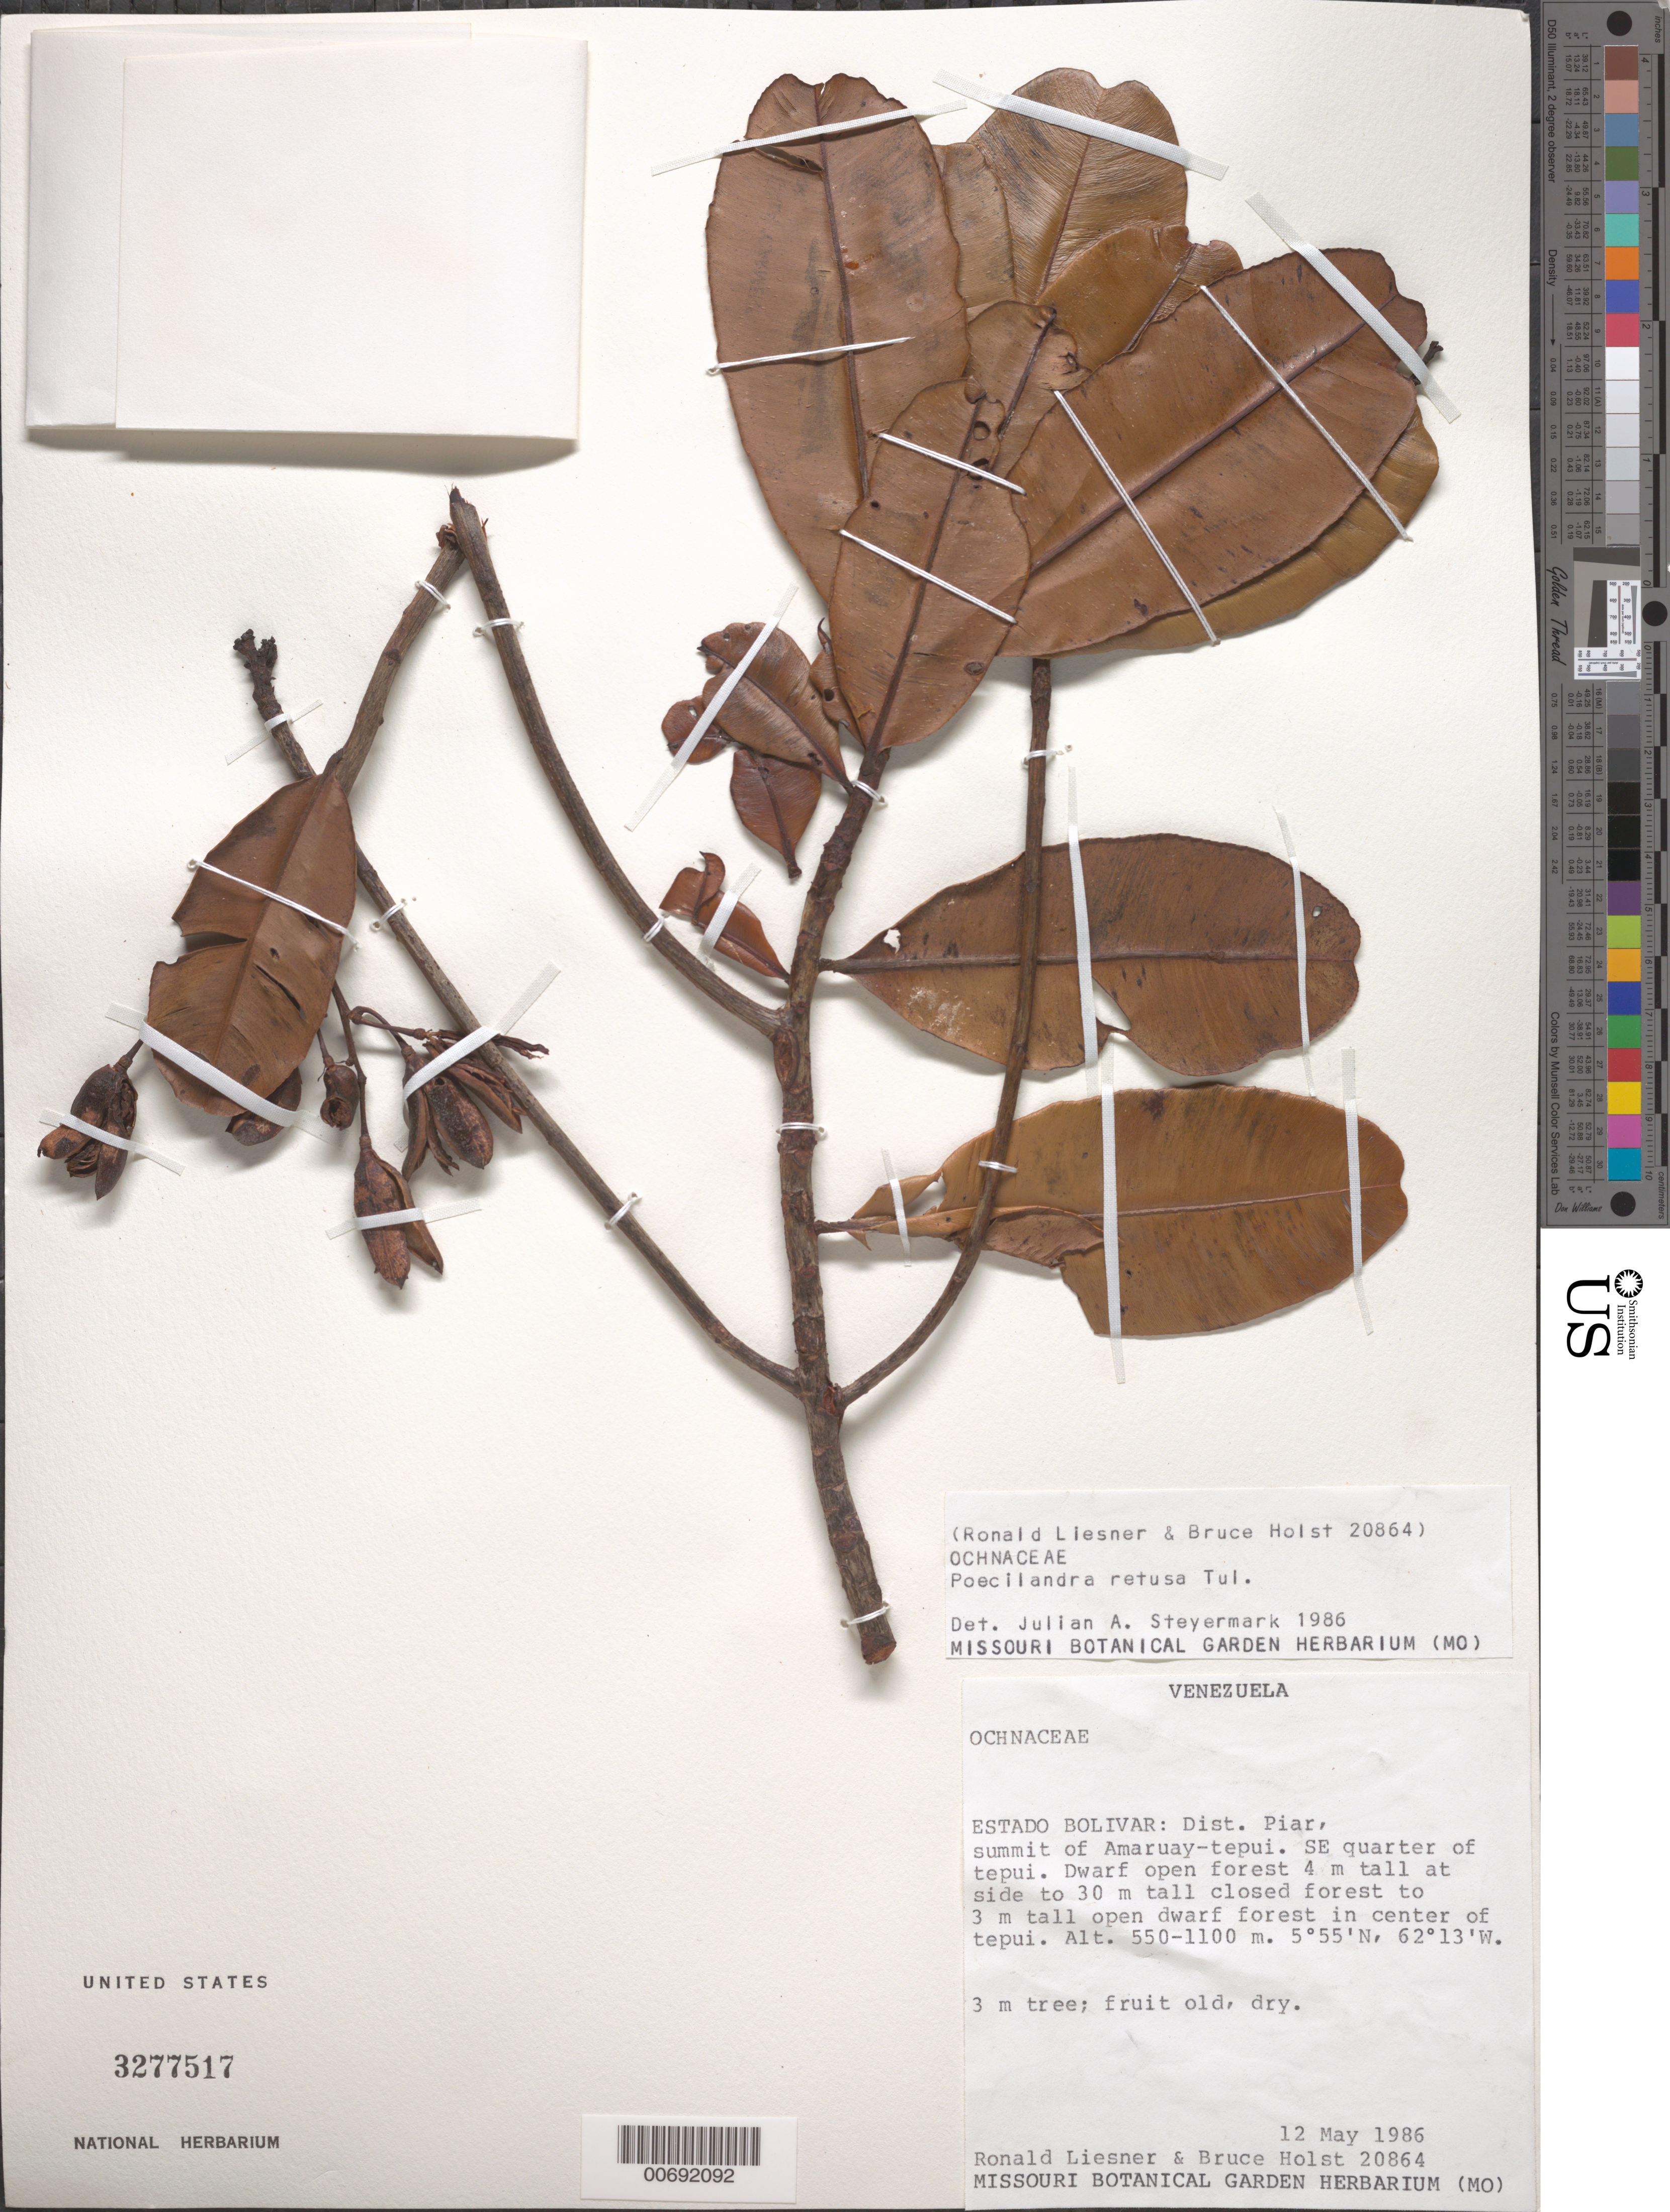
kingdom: Plantae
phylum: Tracheophyta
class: Magnoliopsida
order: Malpighiales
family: Ochnaceae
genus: Poecilandra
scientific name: Poecilandra retusa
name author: Tul.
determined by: Steyermark, Julian A., (VEN)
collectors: R. L. Liesner & B. Holst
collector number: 20864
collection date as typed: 12-May-86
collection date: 1986-05-12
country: Venezuela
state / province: Bolívar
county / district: Piar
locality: Amaruay-tepuí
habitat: Dwarf open forest, center of tepui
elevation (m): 550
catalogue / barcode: US 3277517